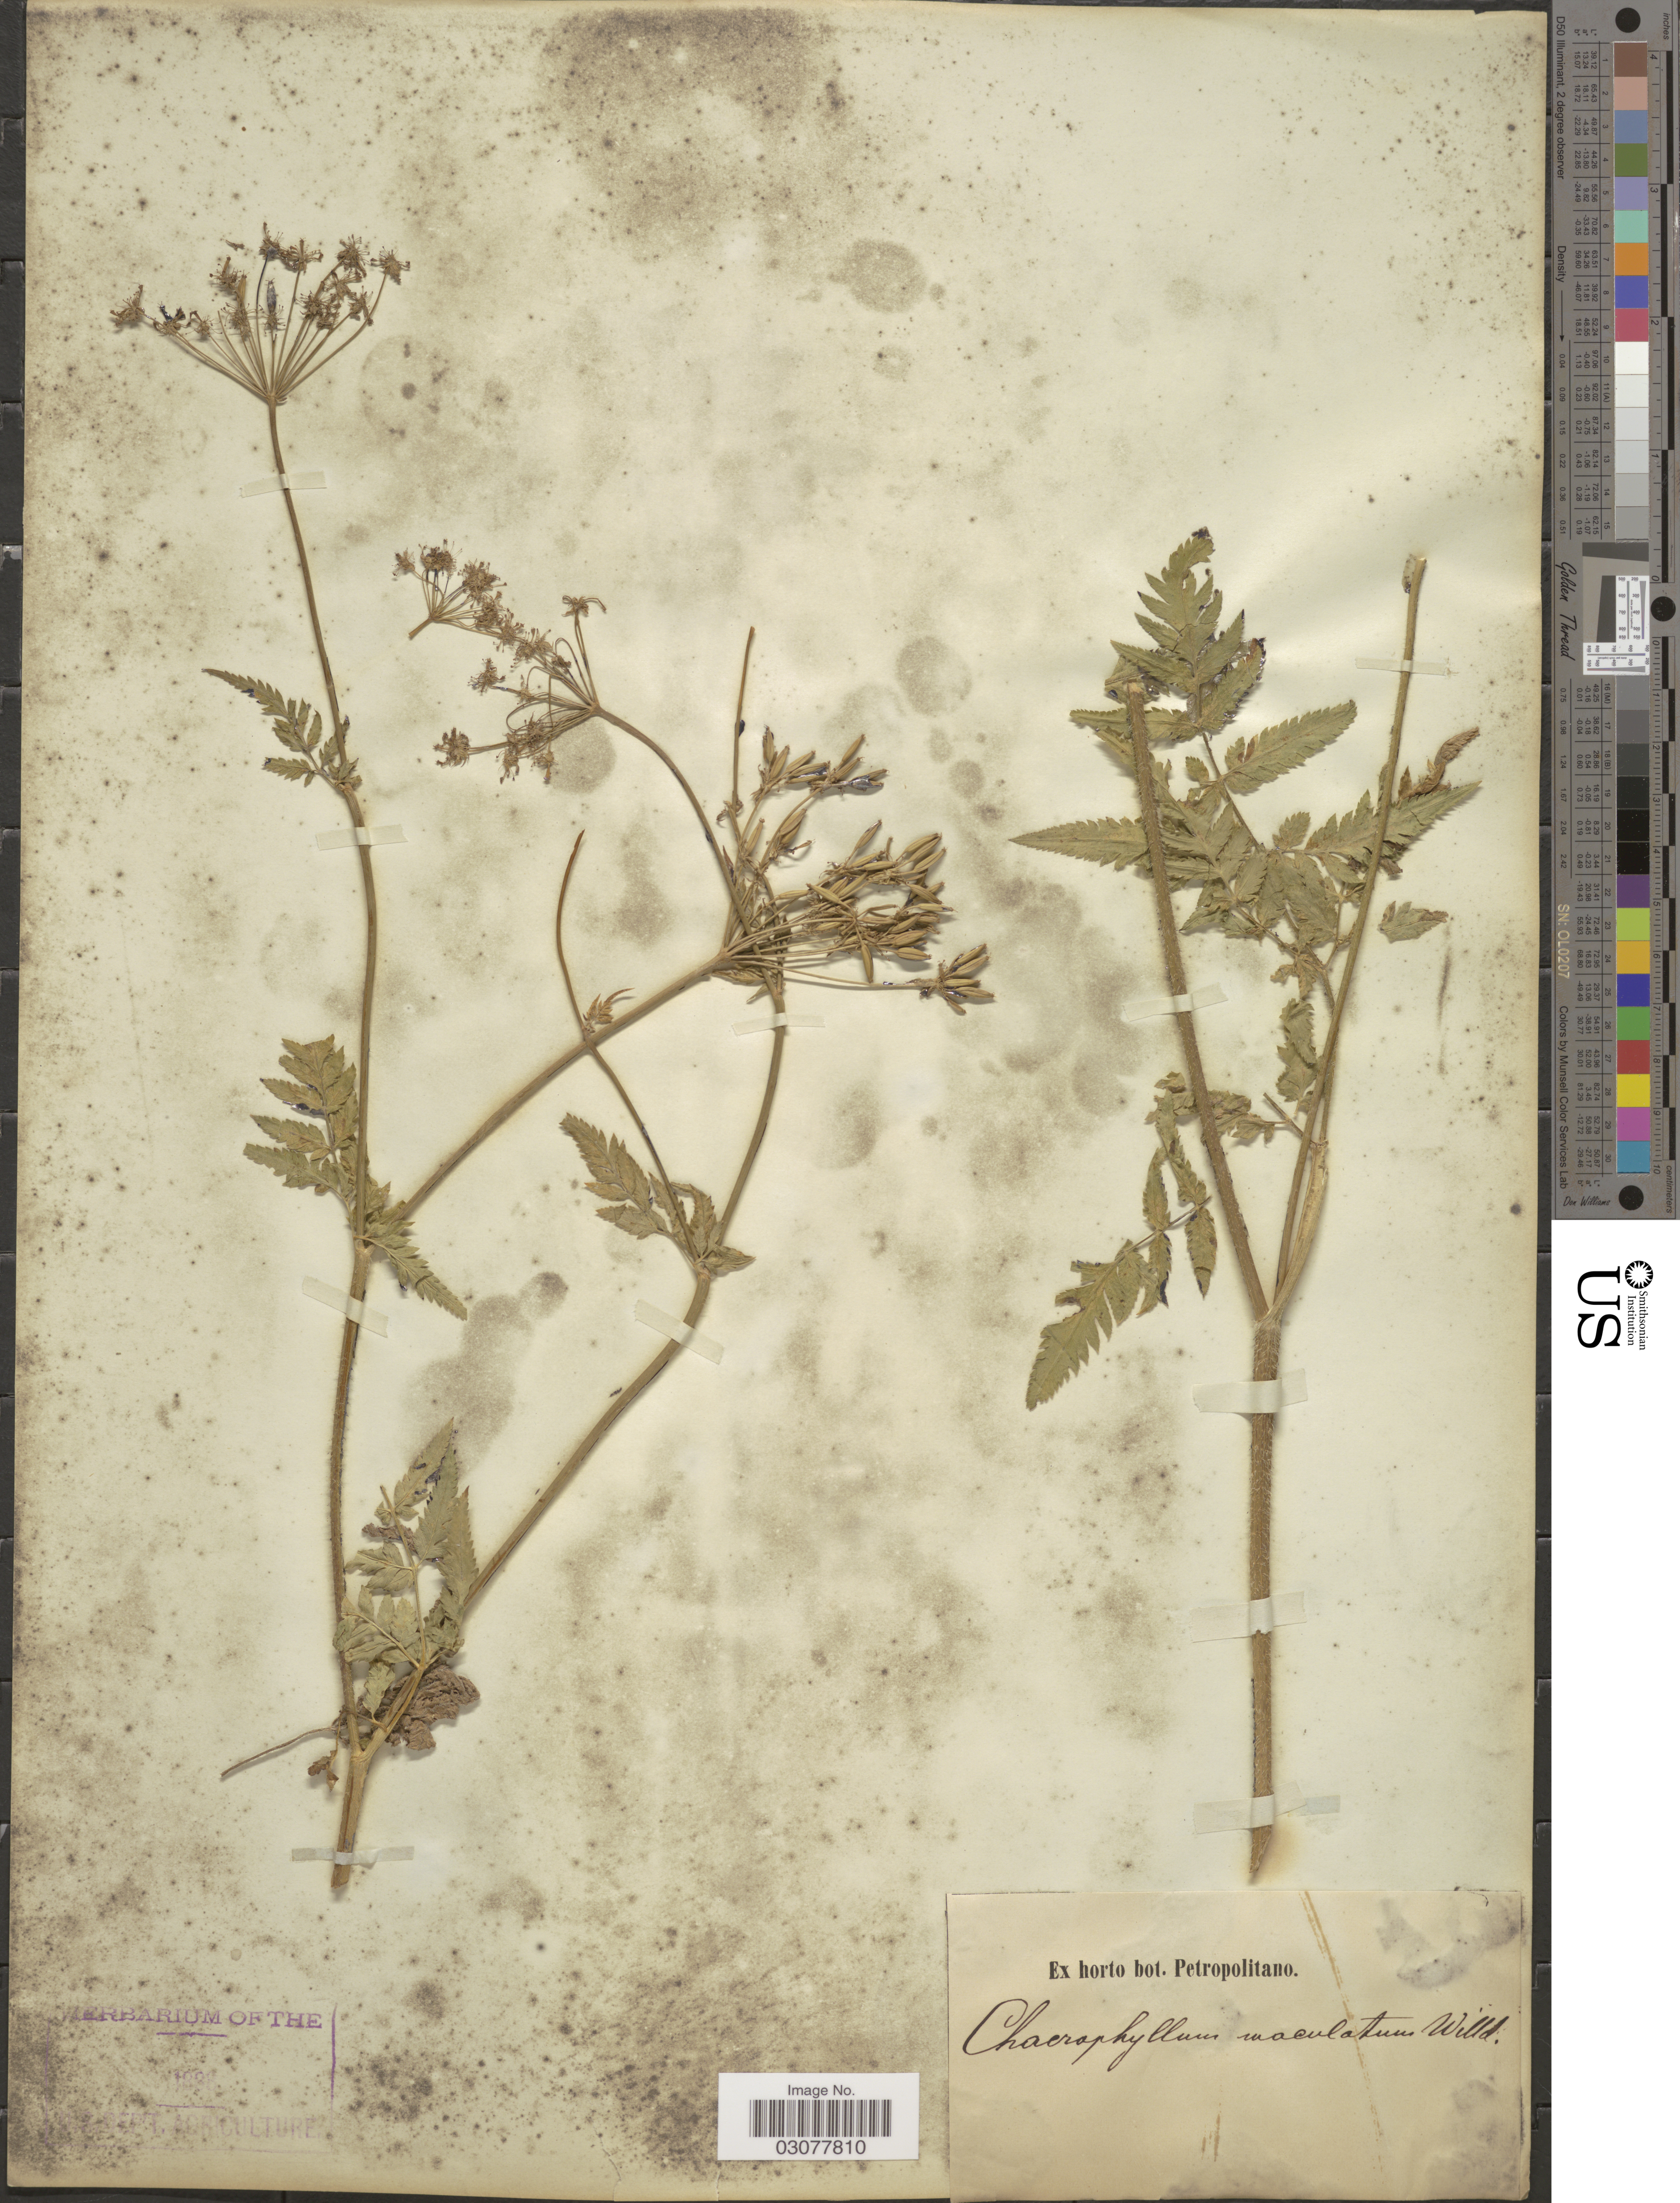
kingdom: Plantae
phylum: Tracheophyta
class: Magnoliopsida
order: Apiales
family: Apiaceae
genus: Chaerophyllum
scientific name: Chaerophyllum maculatum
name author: Willd.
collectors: ex Horto Bot. Petropolitano